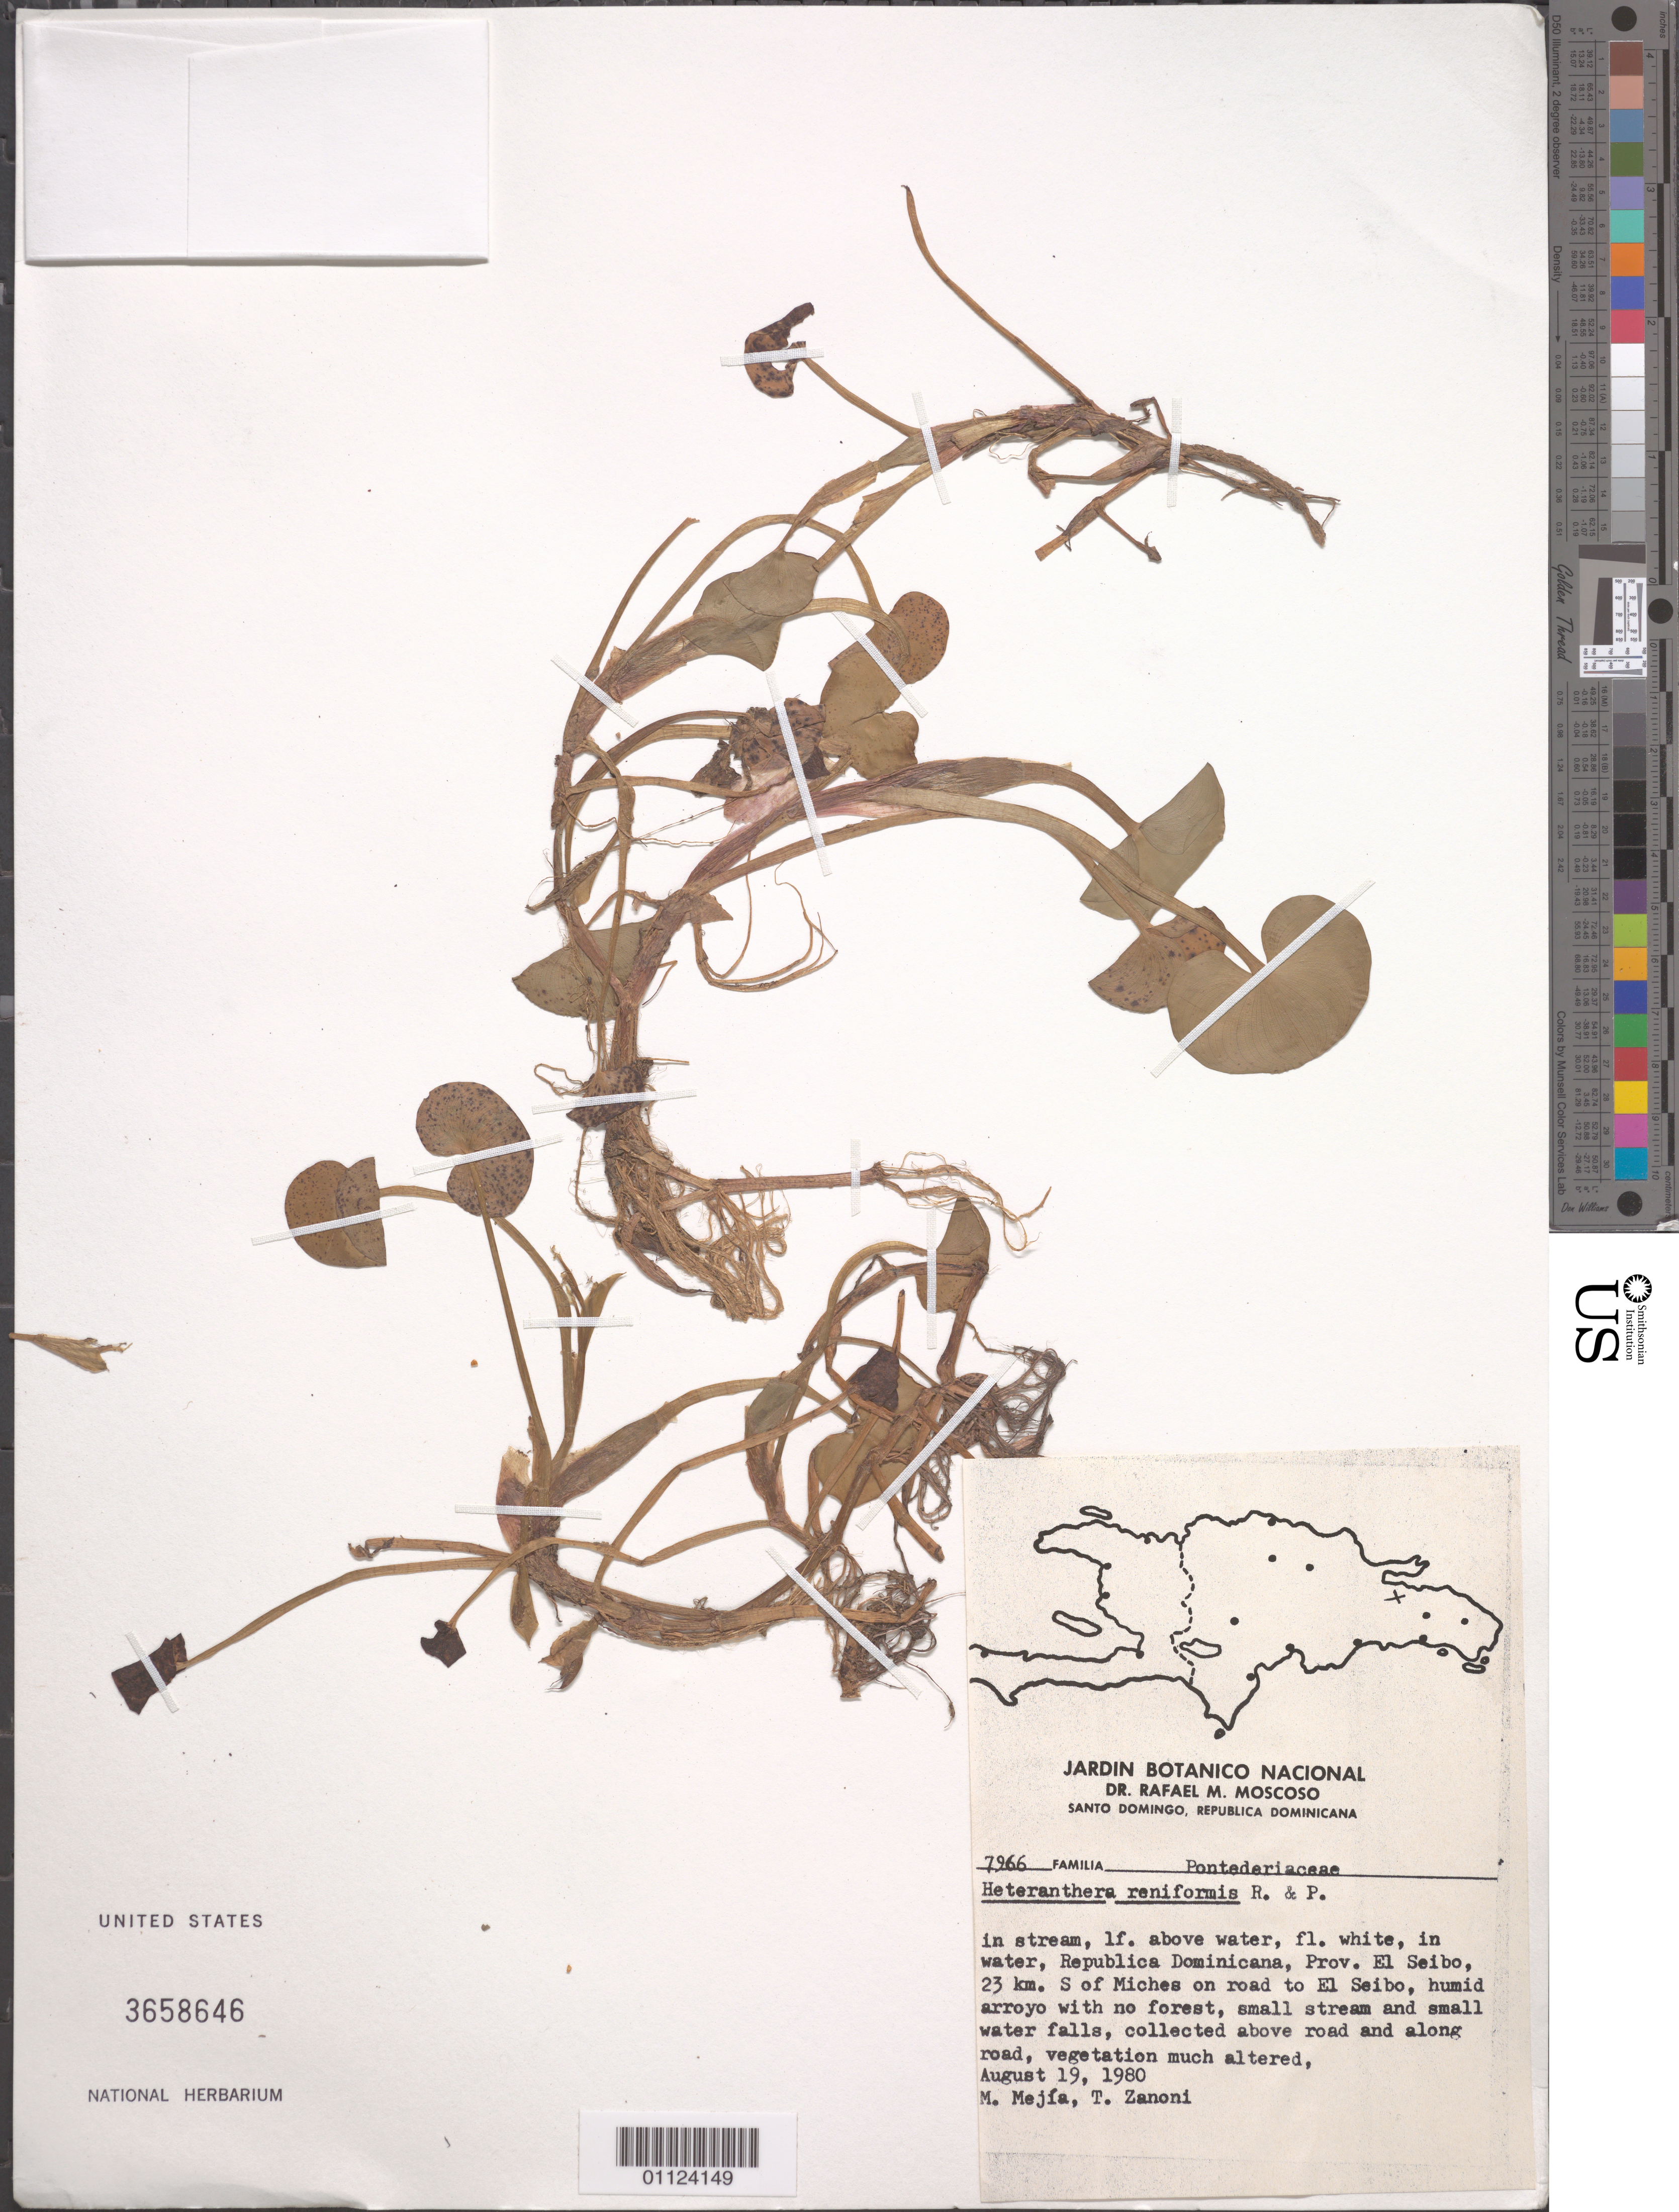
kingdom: Plantae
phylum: Tracheophyta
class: Liliopsida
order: Commelinales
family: Pontederiaceae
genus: Heteranthera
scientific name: Heteranthera reniformis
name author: Ruiz & Pav.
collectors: M. Mejia & T. A. Zanoni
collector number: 7966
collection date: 1980-08-19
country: Dominican Republic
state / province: El Seibo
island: Hispaniola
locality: Miches, 23 km S of, on road to El Seibo.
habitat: Humid arroyo with no forest, small stream and small water falls, collected above road and along road, vegetation much altered.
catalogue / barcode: US 3658646